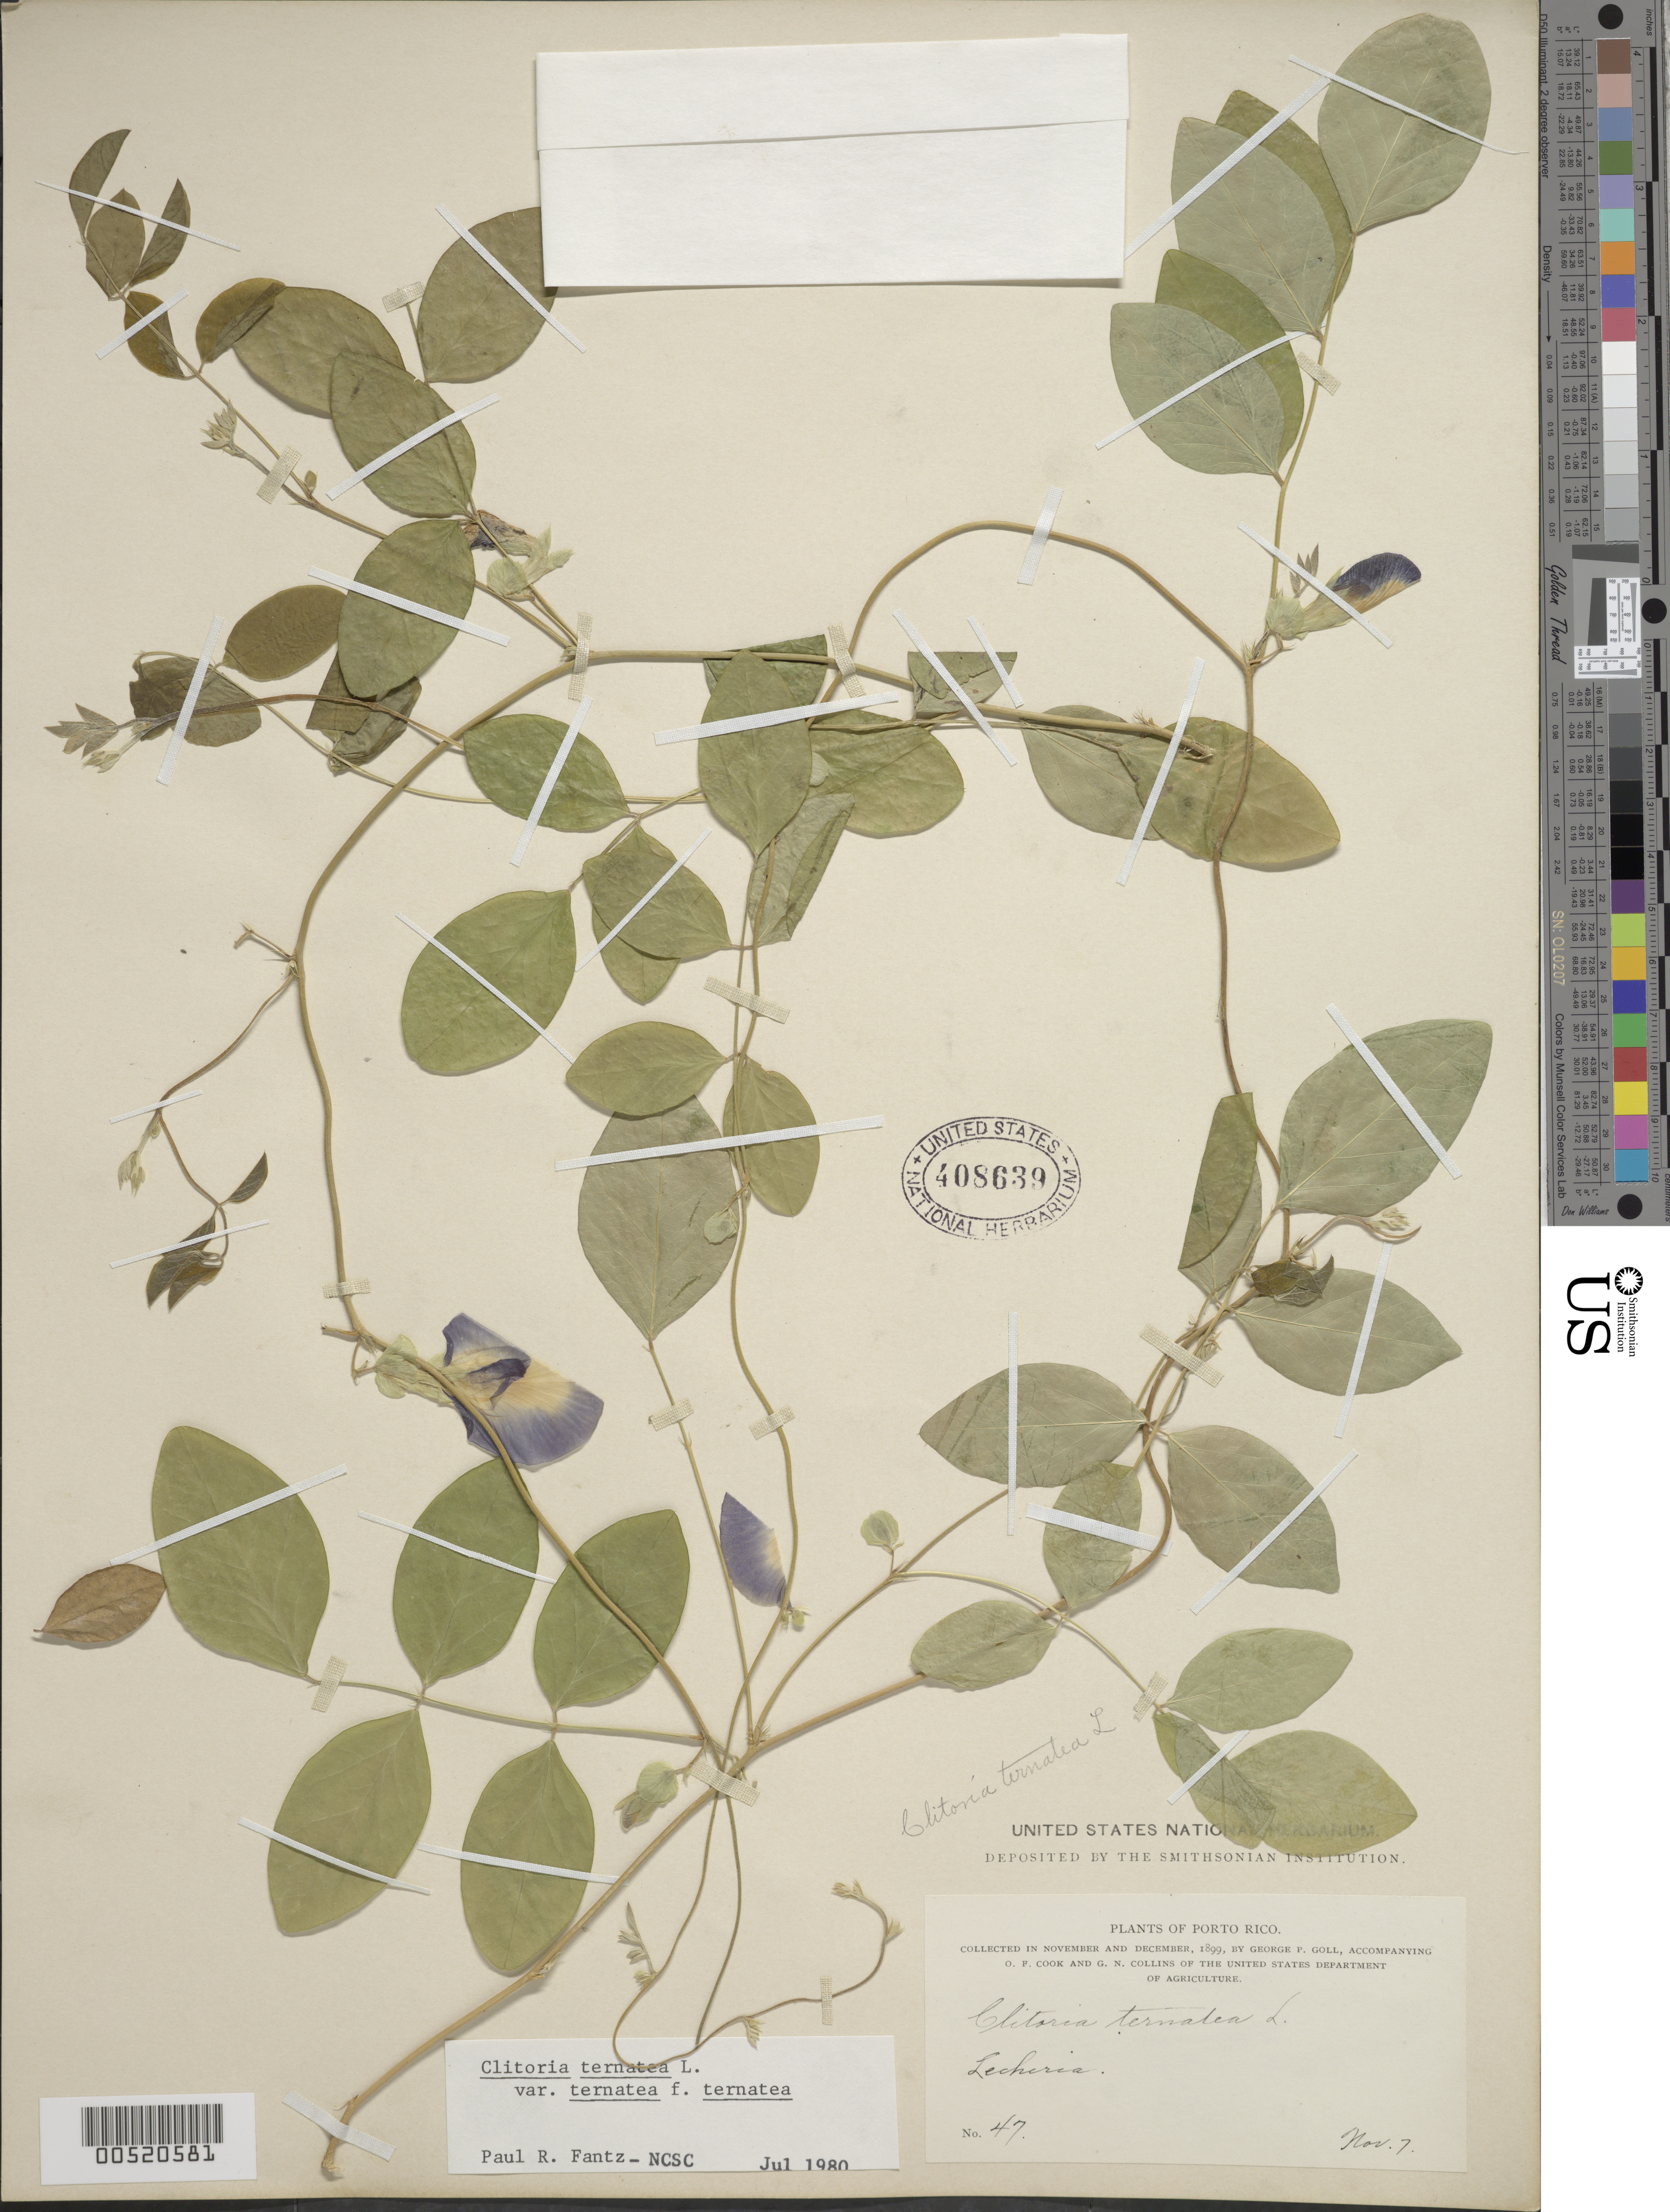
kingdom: Plantae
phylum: Tracheophyta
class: Magnoliopsida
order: Fabales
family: Fabaceae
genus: Clitoria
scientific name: Clitoria ternatea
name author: L.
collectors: G. Goll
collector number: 47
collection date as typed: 07 Nov 1899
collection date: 1899-11-07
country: Puerto Rico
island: Greater Antilles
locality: Lecheria.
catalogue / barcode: US 408639